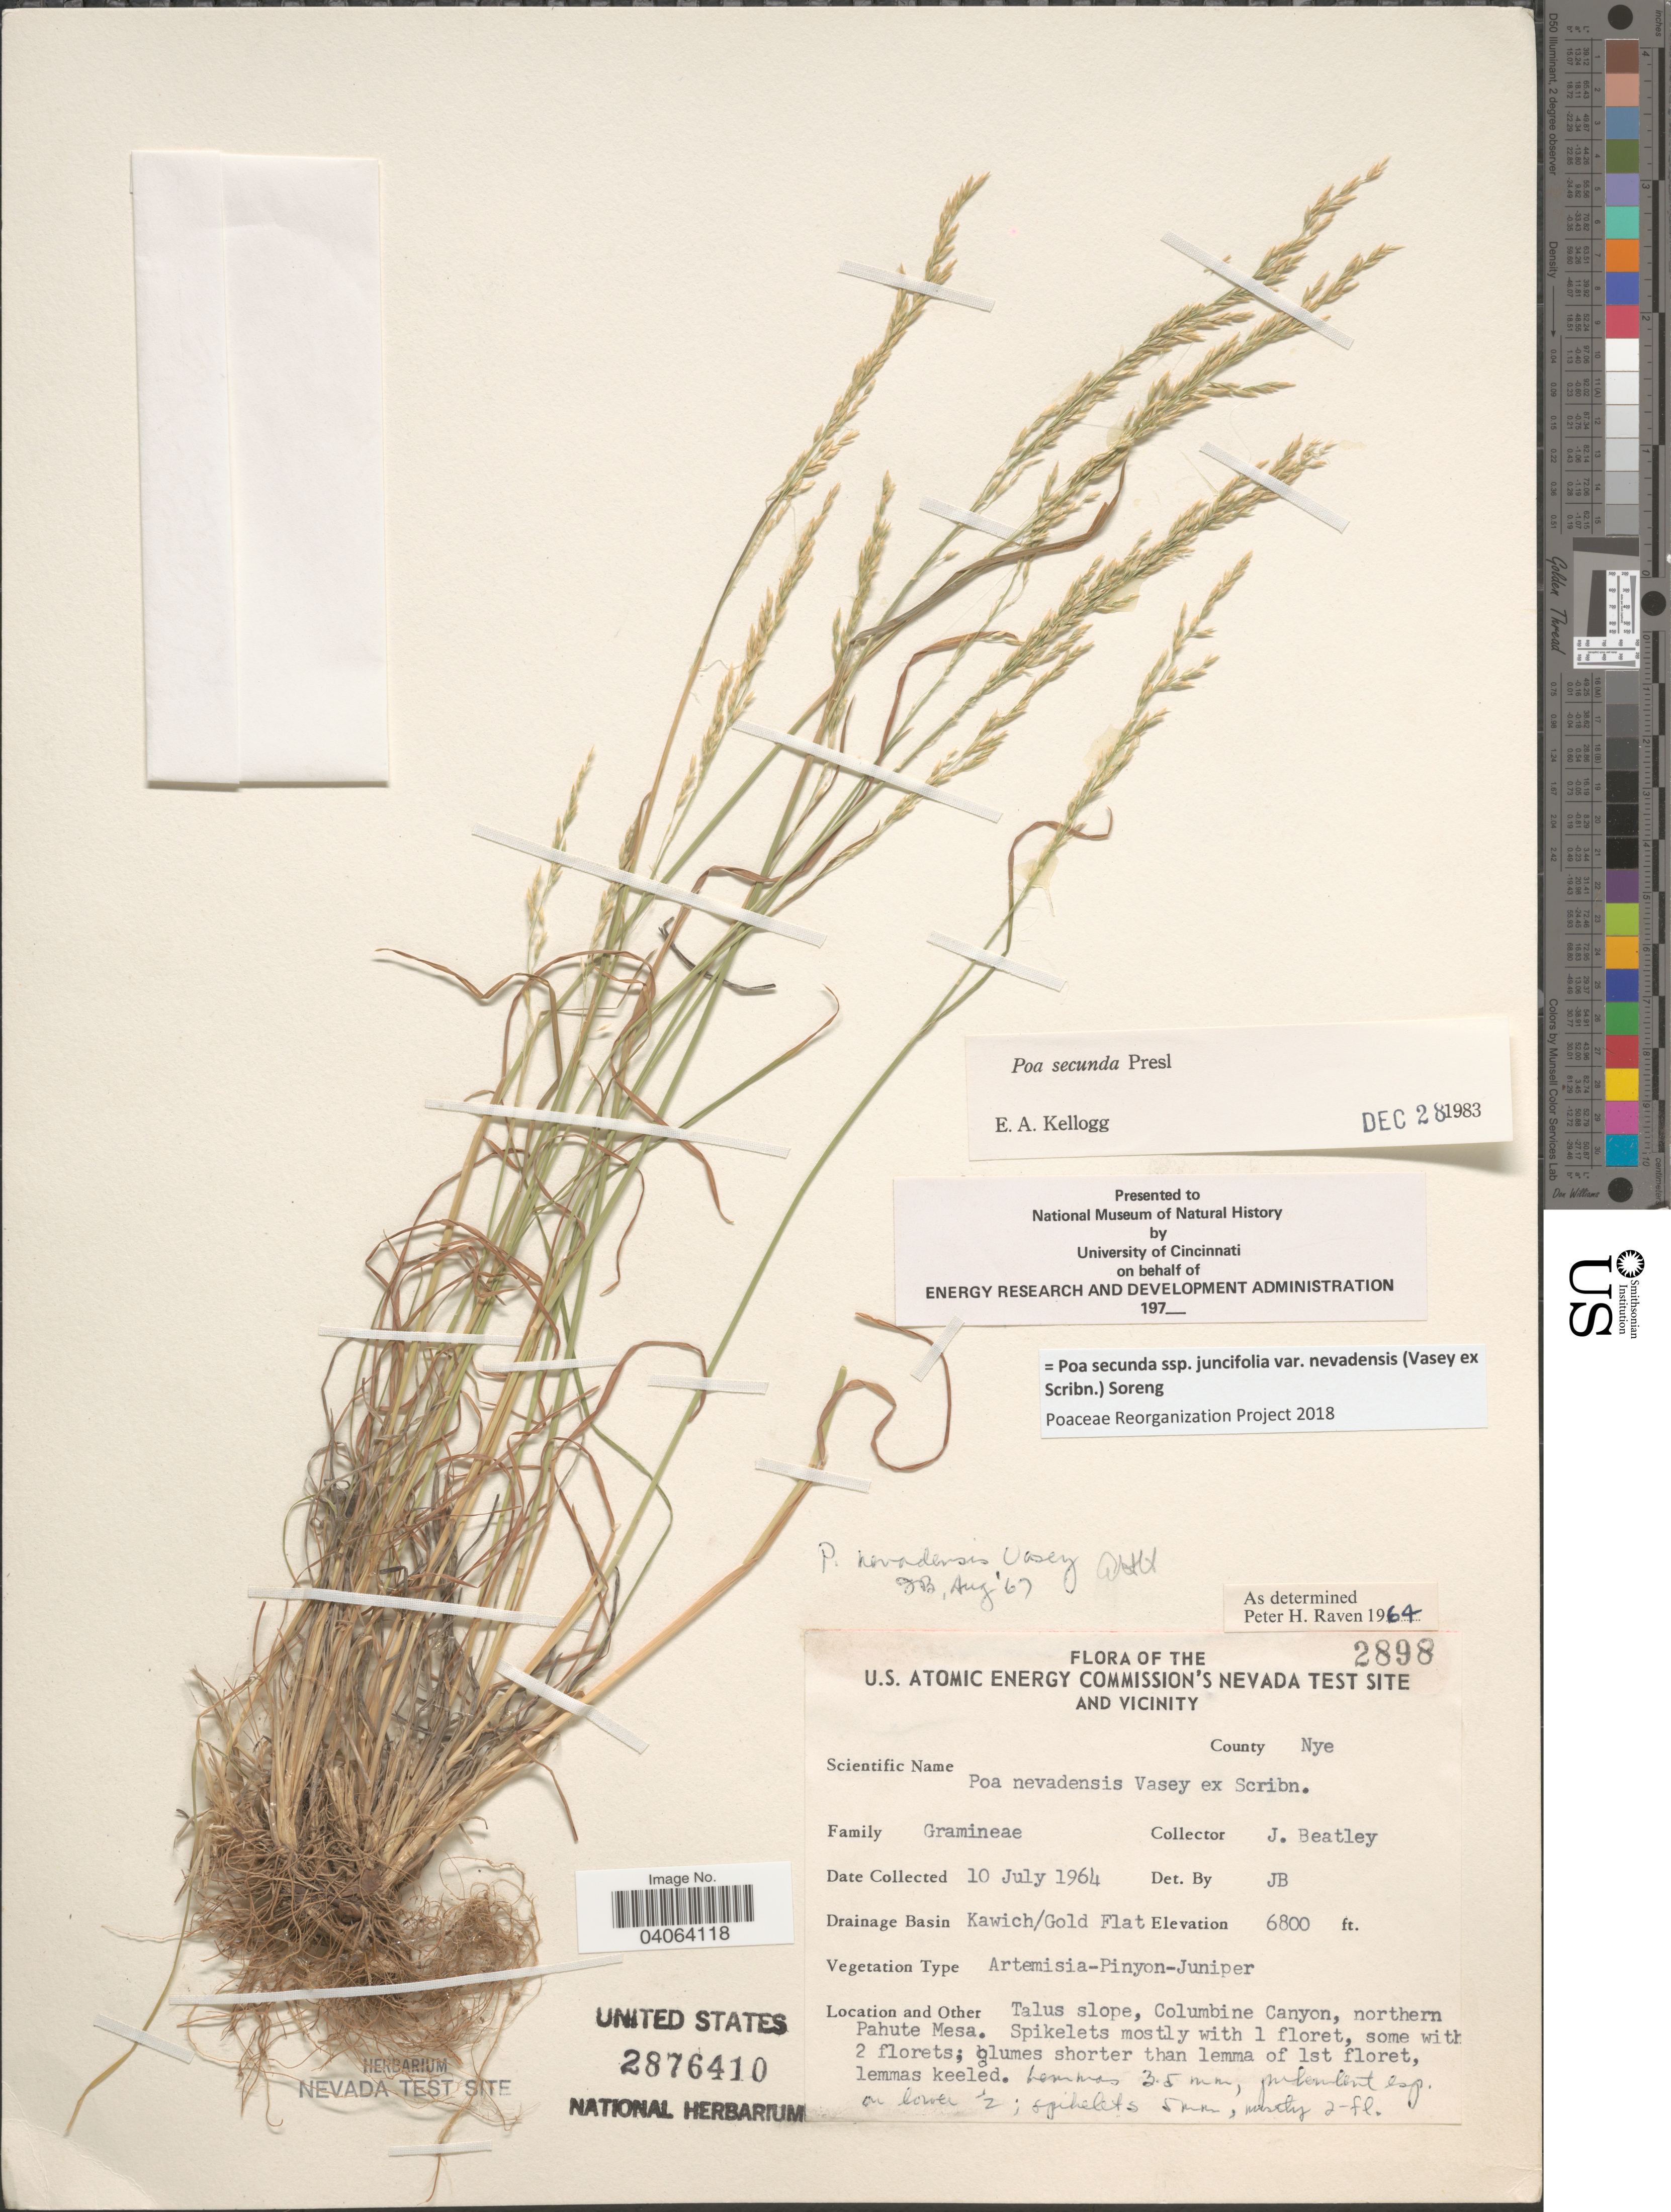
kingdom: Plantae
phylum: Tracheophyta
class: Liliopsida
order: Poales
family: Poaceae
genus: Poa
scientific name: Poa secunda subsp. juncifolia var. nevadensis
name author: (Vasey ex Scribn.) Soreng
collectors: J. C. Beatley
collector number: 2898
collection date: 1964-07-10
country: United States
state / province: Nevada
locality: The U.S. Atomic Energy Commission's Nevada Test Site and vicinity. County Nye. Drainage Basin Kawich/Gold Flat. Columbine Canyon, northern Pahute Mesa.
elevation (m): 2073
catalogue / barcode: US 2876410